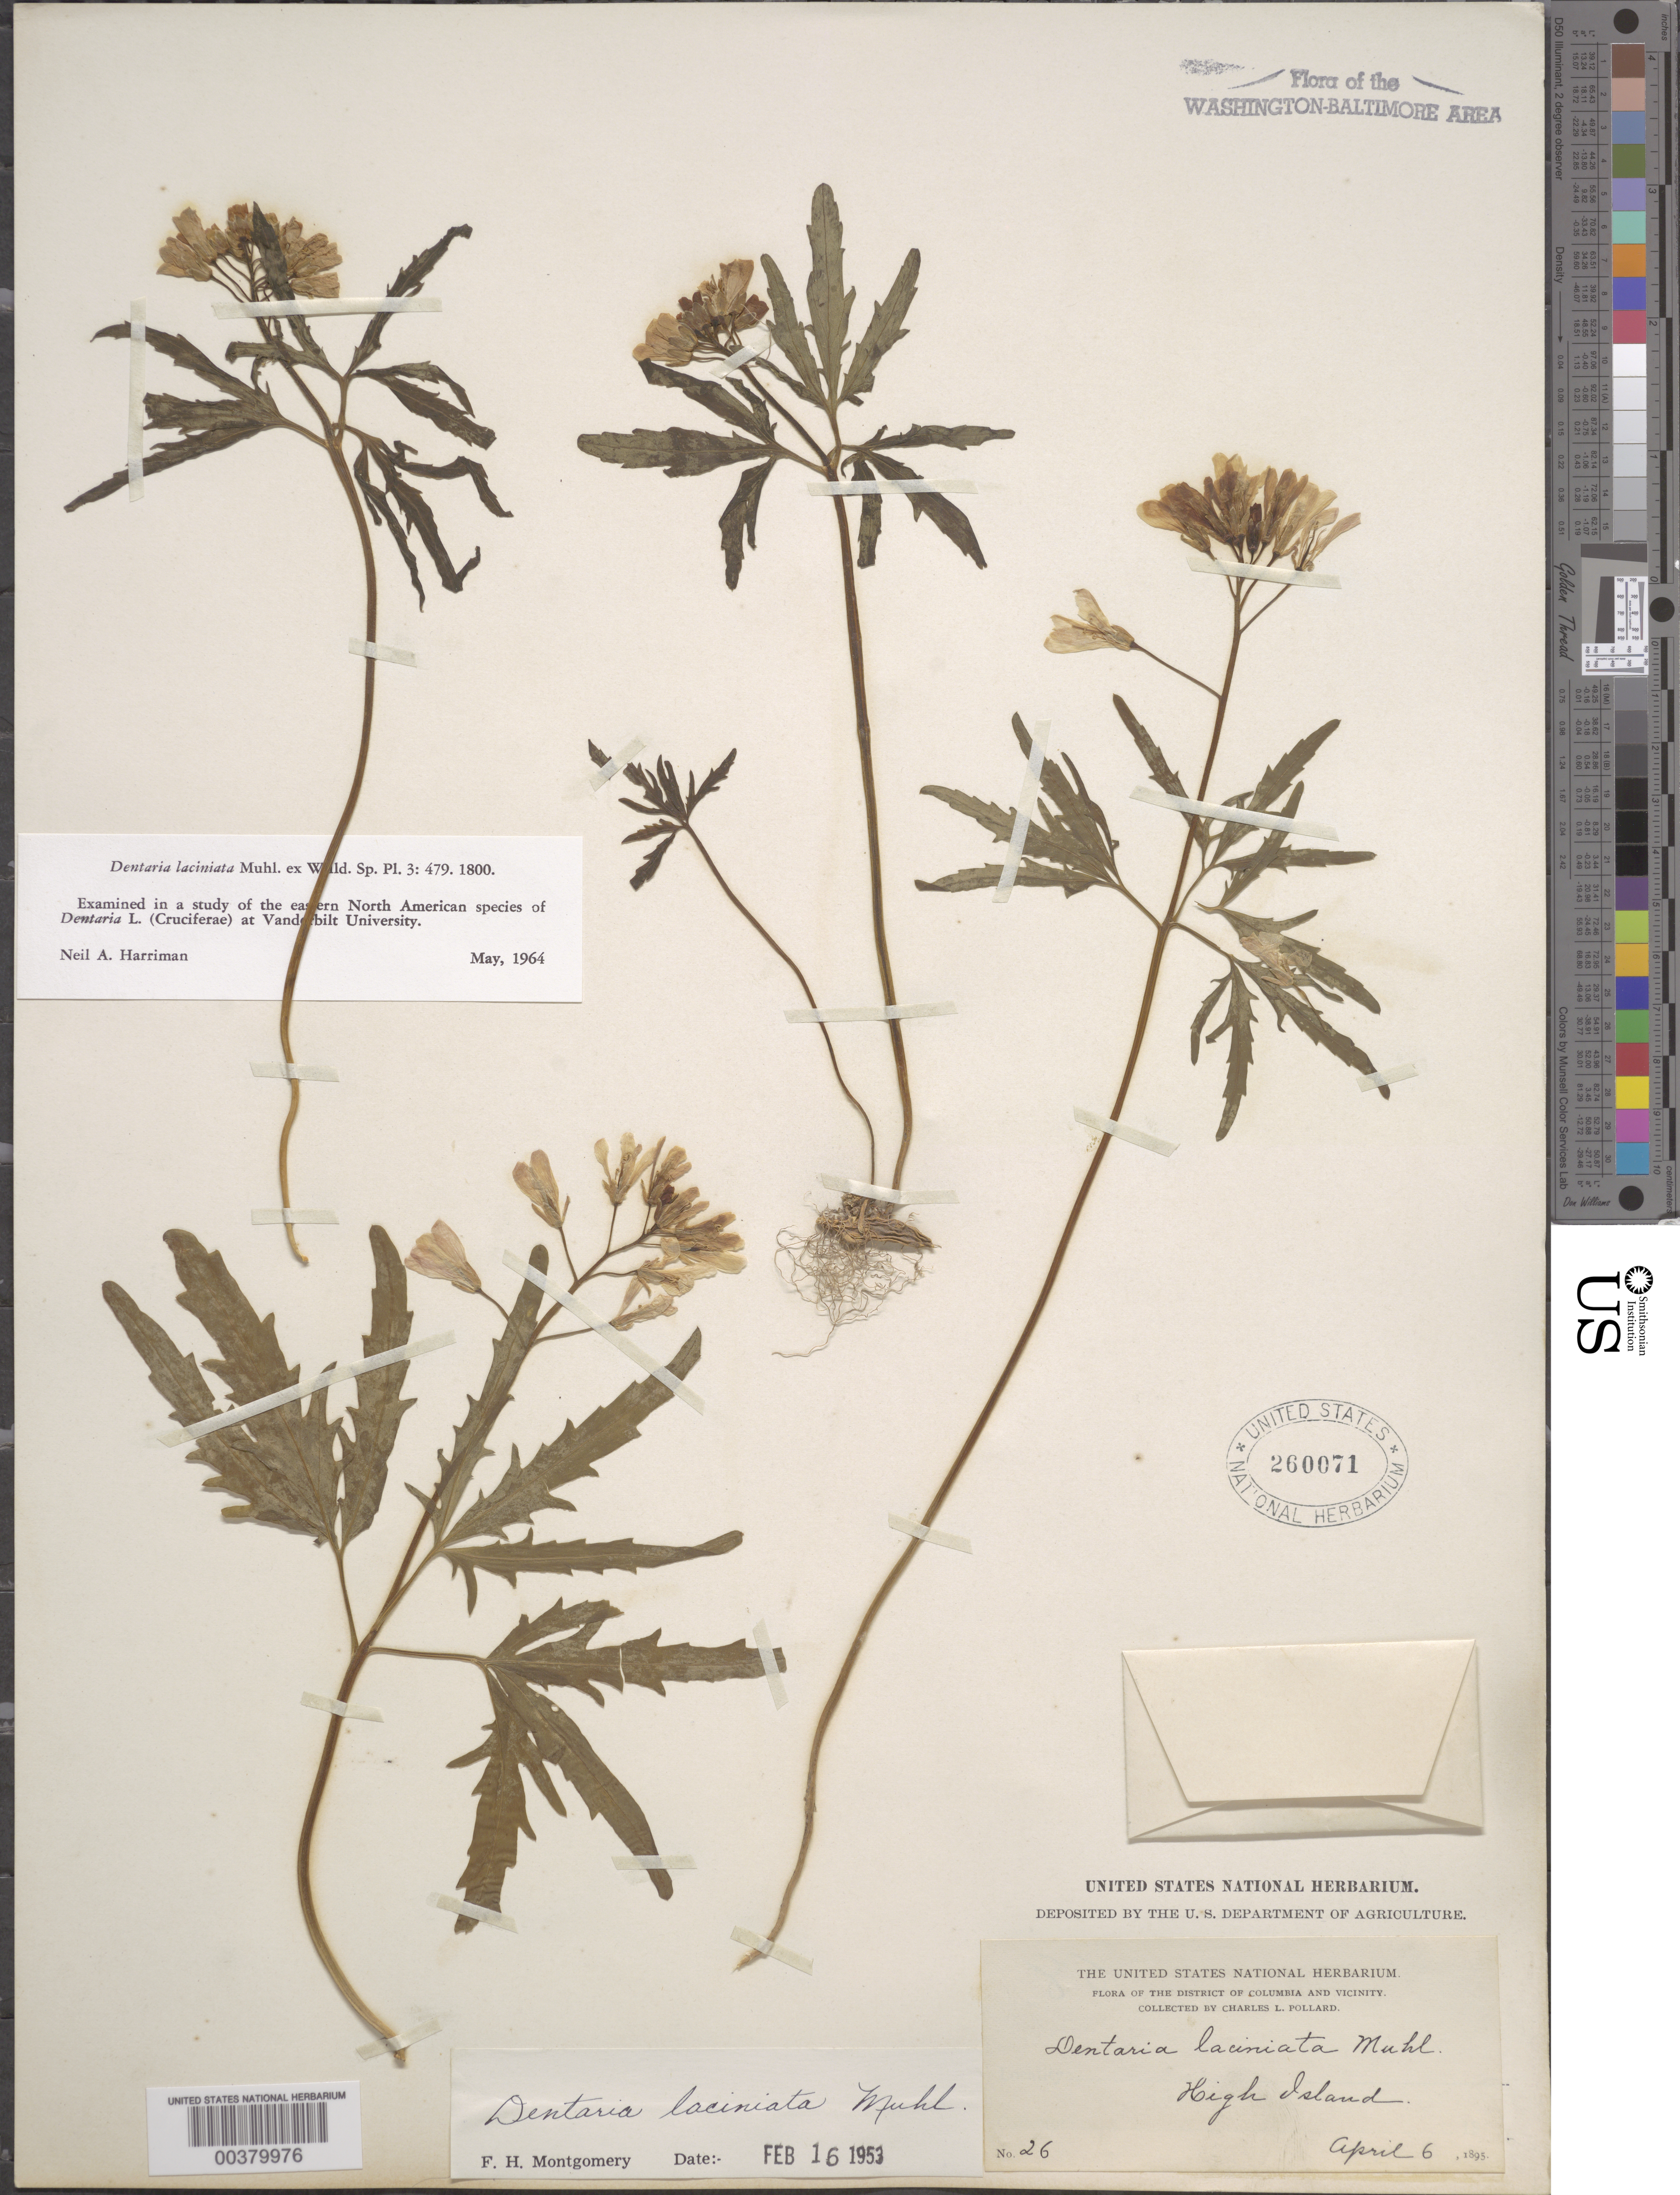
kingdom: Plantae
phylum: Tracheophyta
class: Magnoliopsida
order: Brassicales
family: Brassicaceae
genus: Cardamine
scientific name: Cardamine concatenata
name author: (Michx.) Sw.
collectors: C. L. Pollard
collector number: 26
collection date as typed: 06 Apr 1895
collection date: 1895-04-06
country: United States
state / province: Maryland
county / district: Montgomery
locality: High Island C. & O. Canal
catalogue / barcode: US 260071